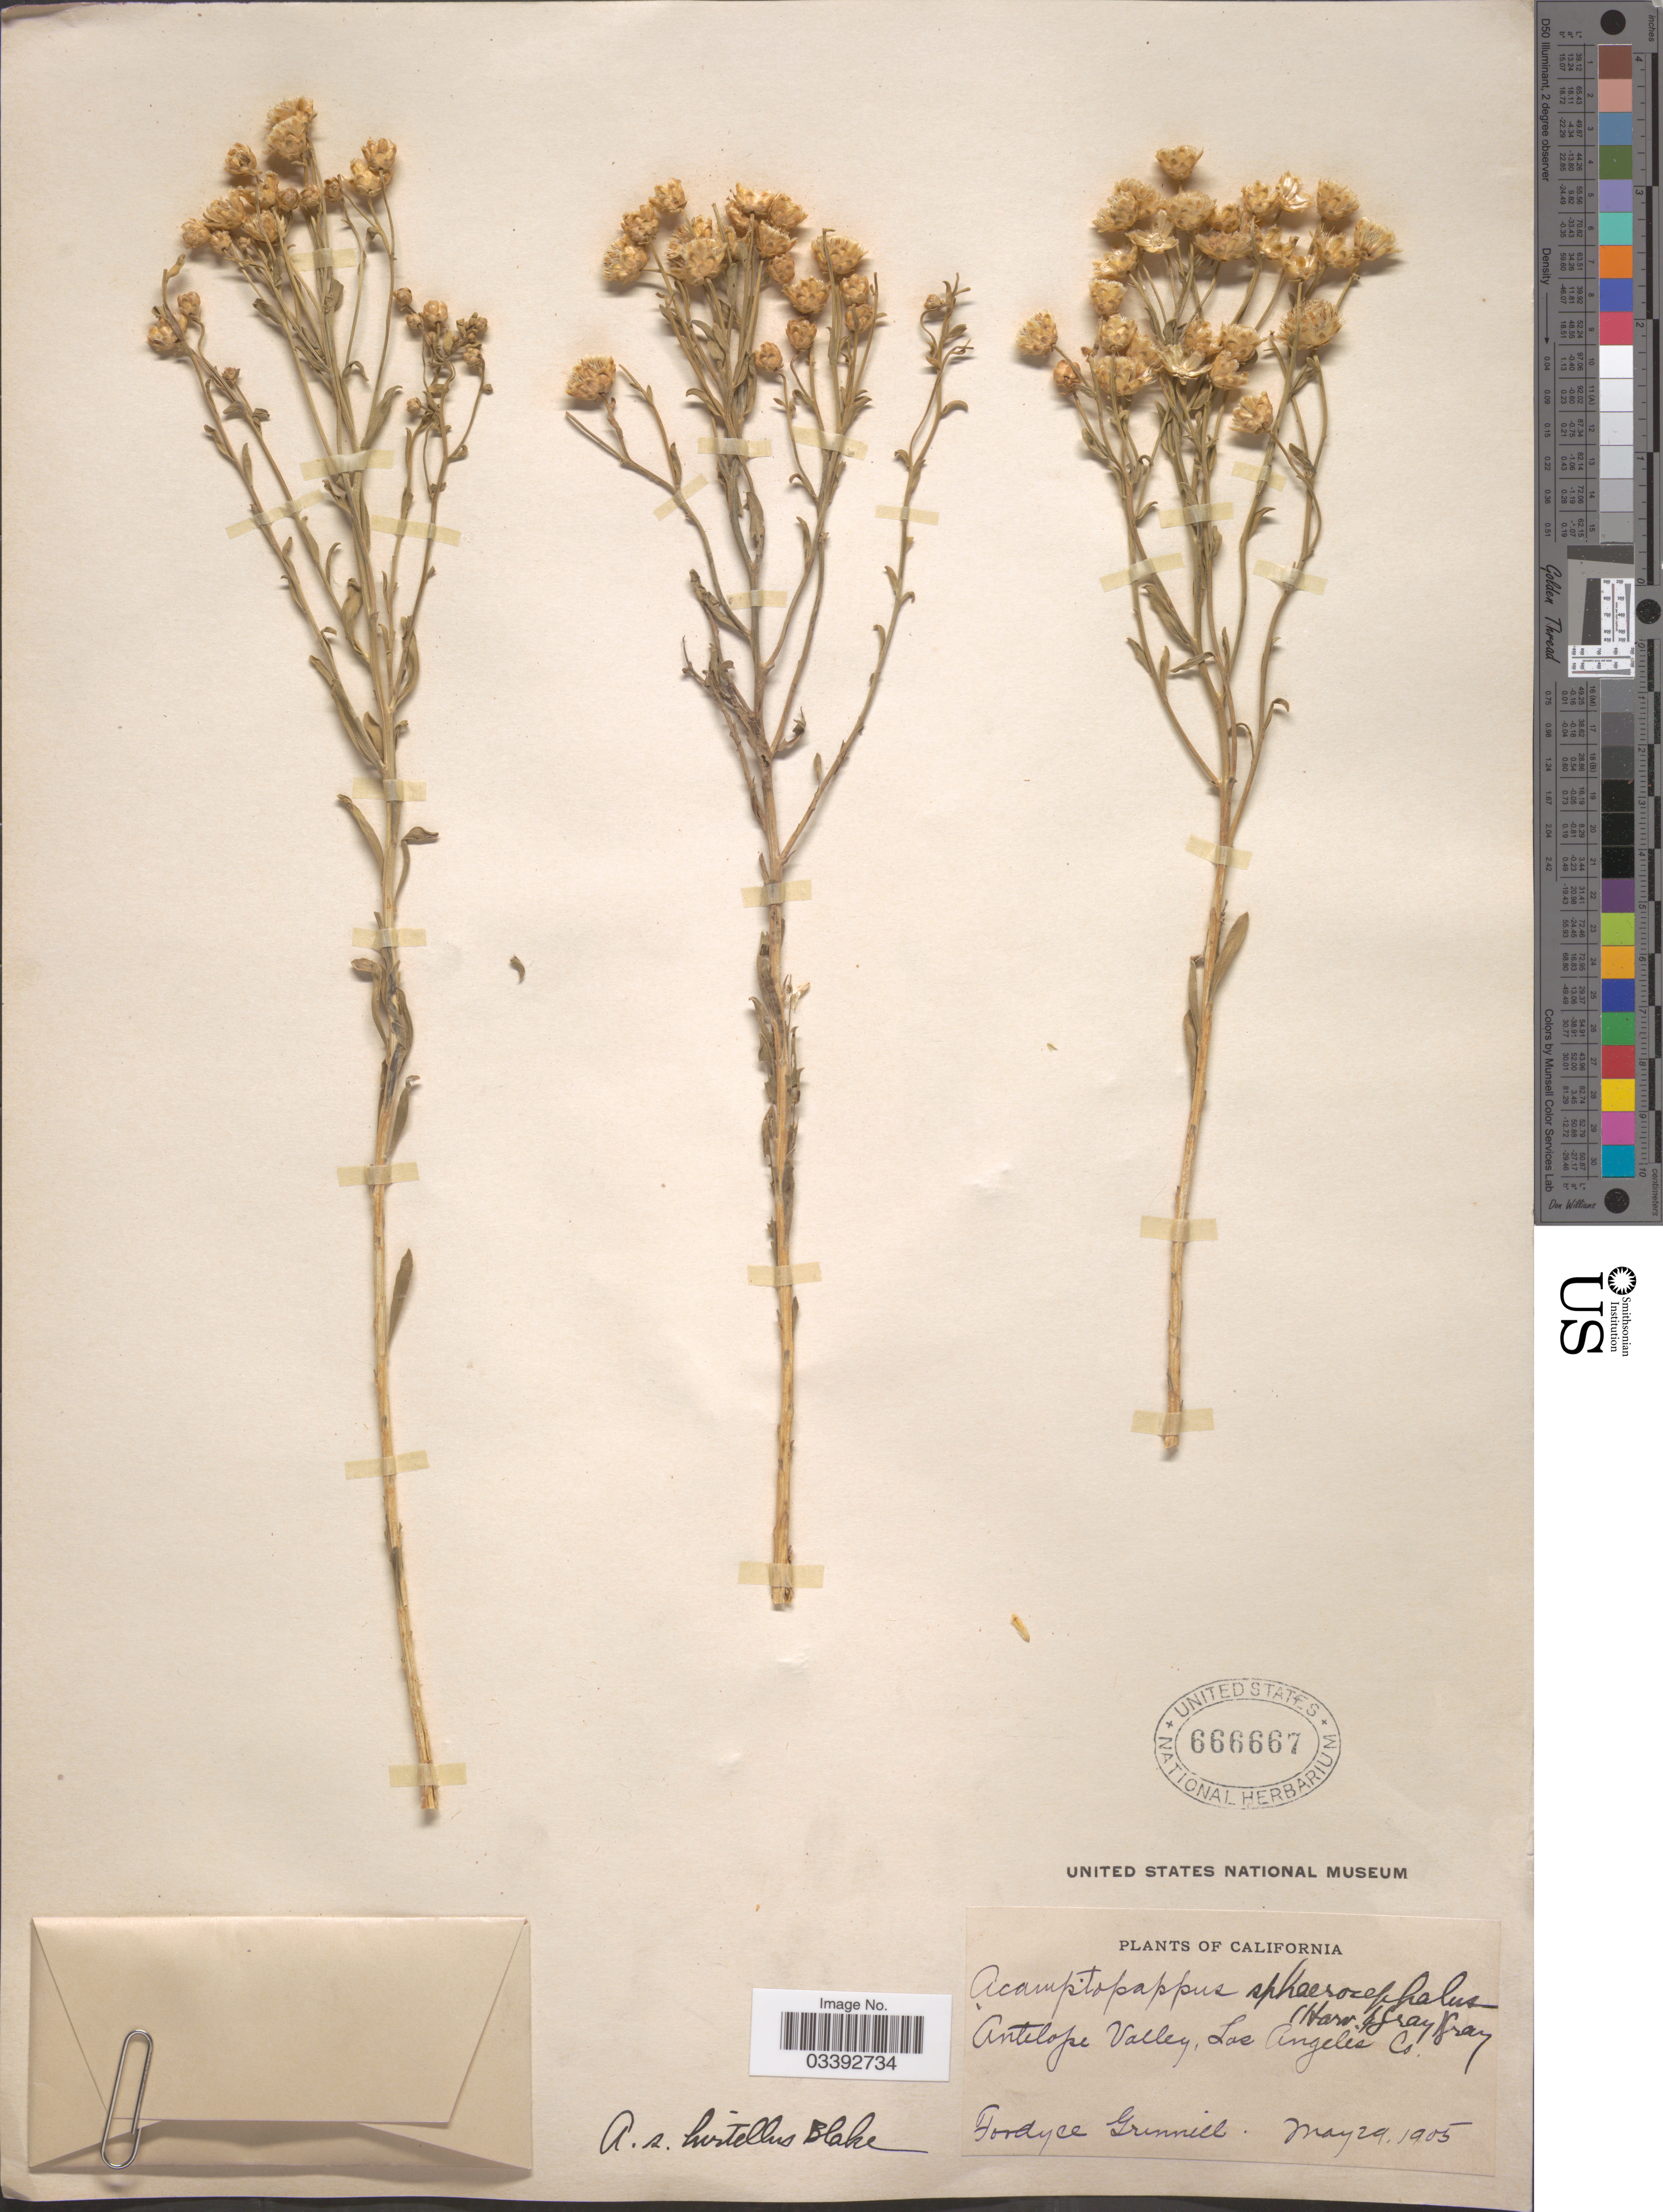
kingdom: Plantae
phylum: Tracheophyta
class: Magnoliopsida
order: Asterales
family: Asteraceae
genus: Acamptopappus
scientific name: Acamptopappus sphaerocephalus var. hirtellus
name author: S.F. Blake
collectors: F. Grinnell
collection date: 1905-05-29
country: United States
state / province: California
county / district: Los Angeles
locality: Antelope Valley, Los Angeles Co.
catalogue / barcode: US 666667